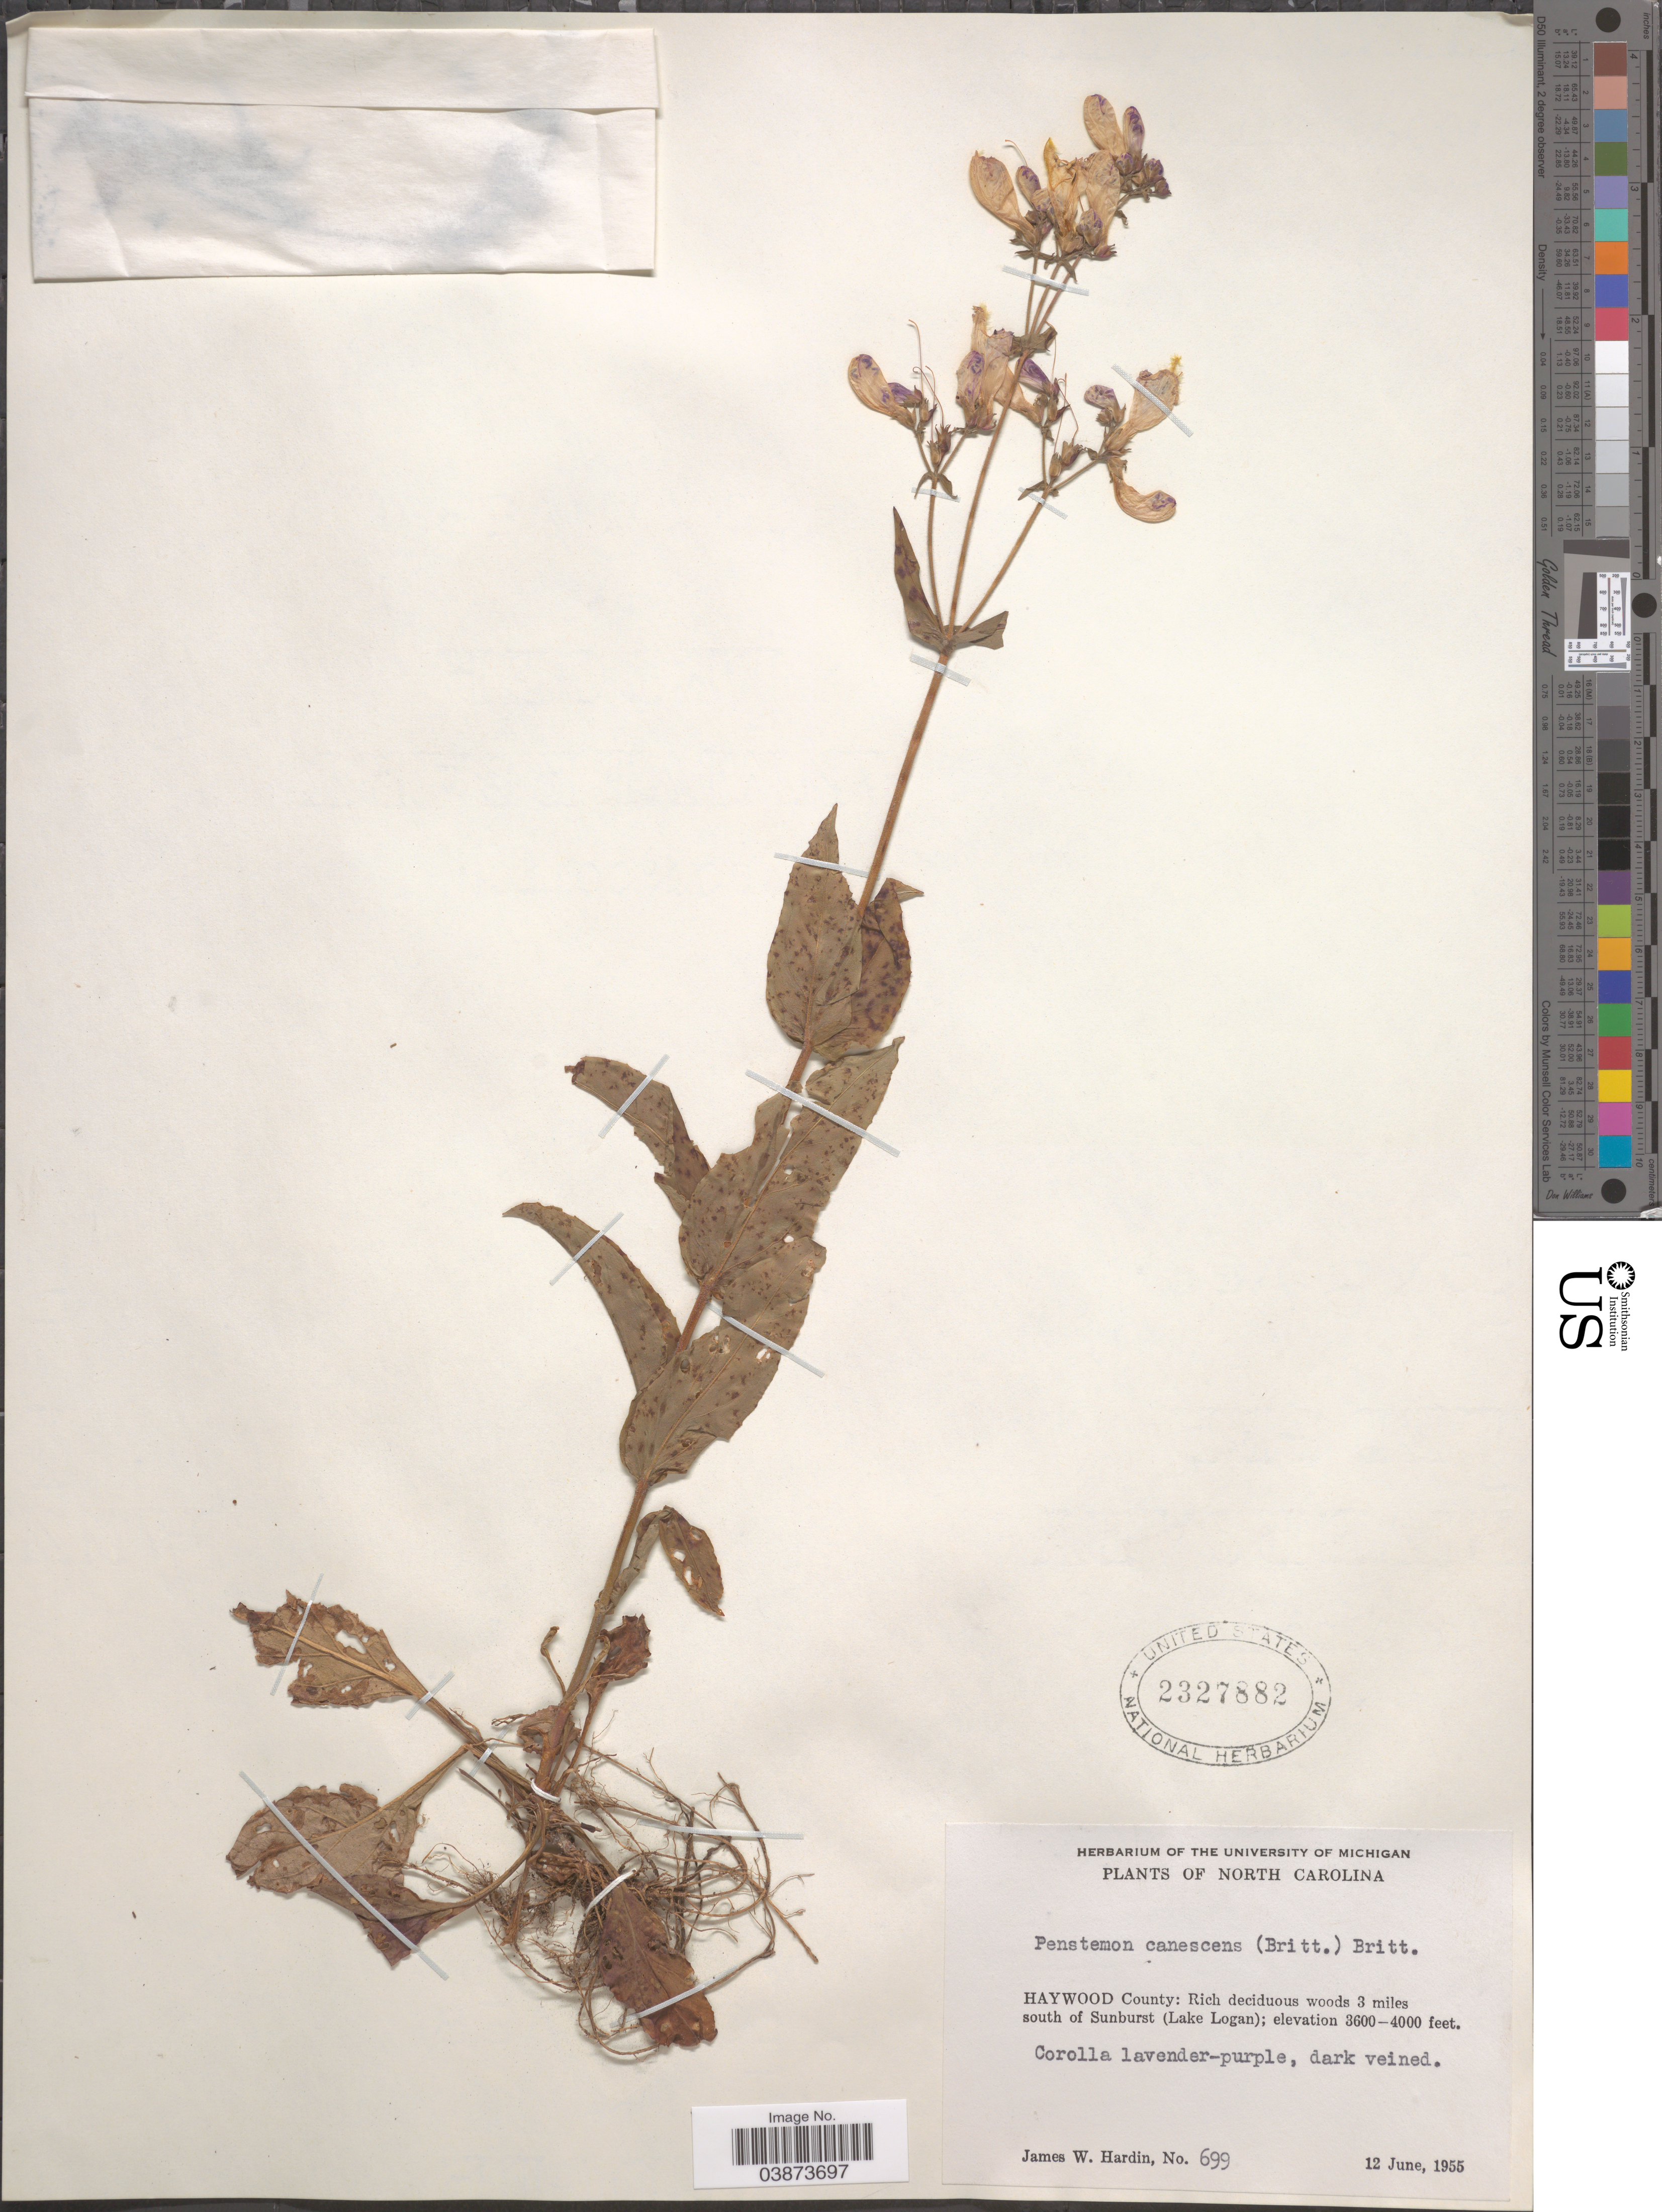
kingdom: Plantae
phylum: Tracheophyta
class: Magnoliopsida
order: Lamiales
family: Plantaginaceae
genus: Penstemon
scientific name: Penstemon canescens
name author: L.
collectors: J. W. Hardin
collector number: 699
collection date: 1955-06-12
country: United States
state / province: North Carolina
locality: Haywood County: Rich deciduous woods 3 miles south of Sunburst (Lake Logan).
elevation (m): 1097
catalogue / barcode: US 2327882